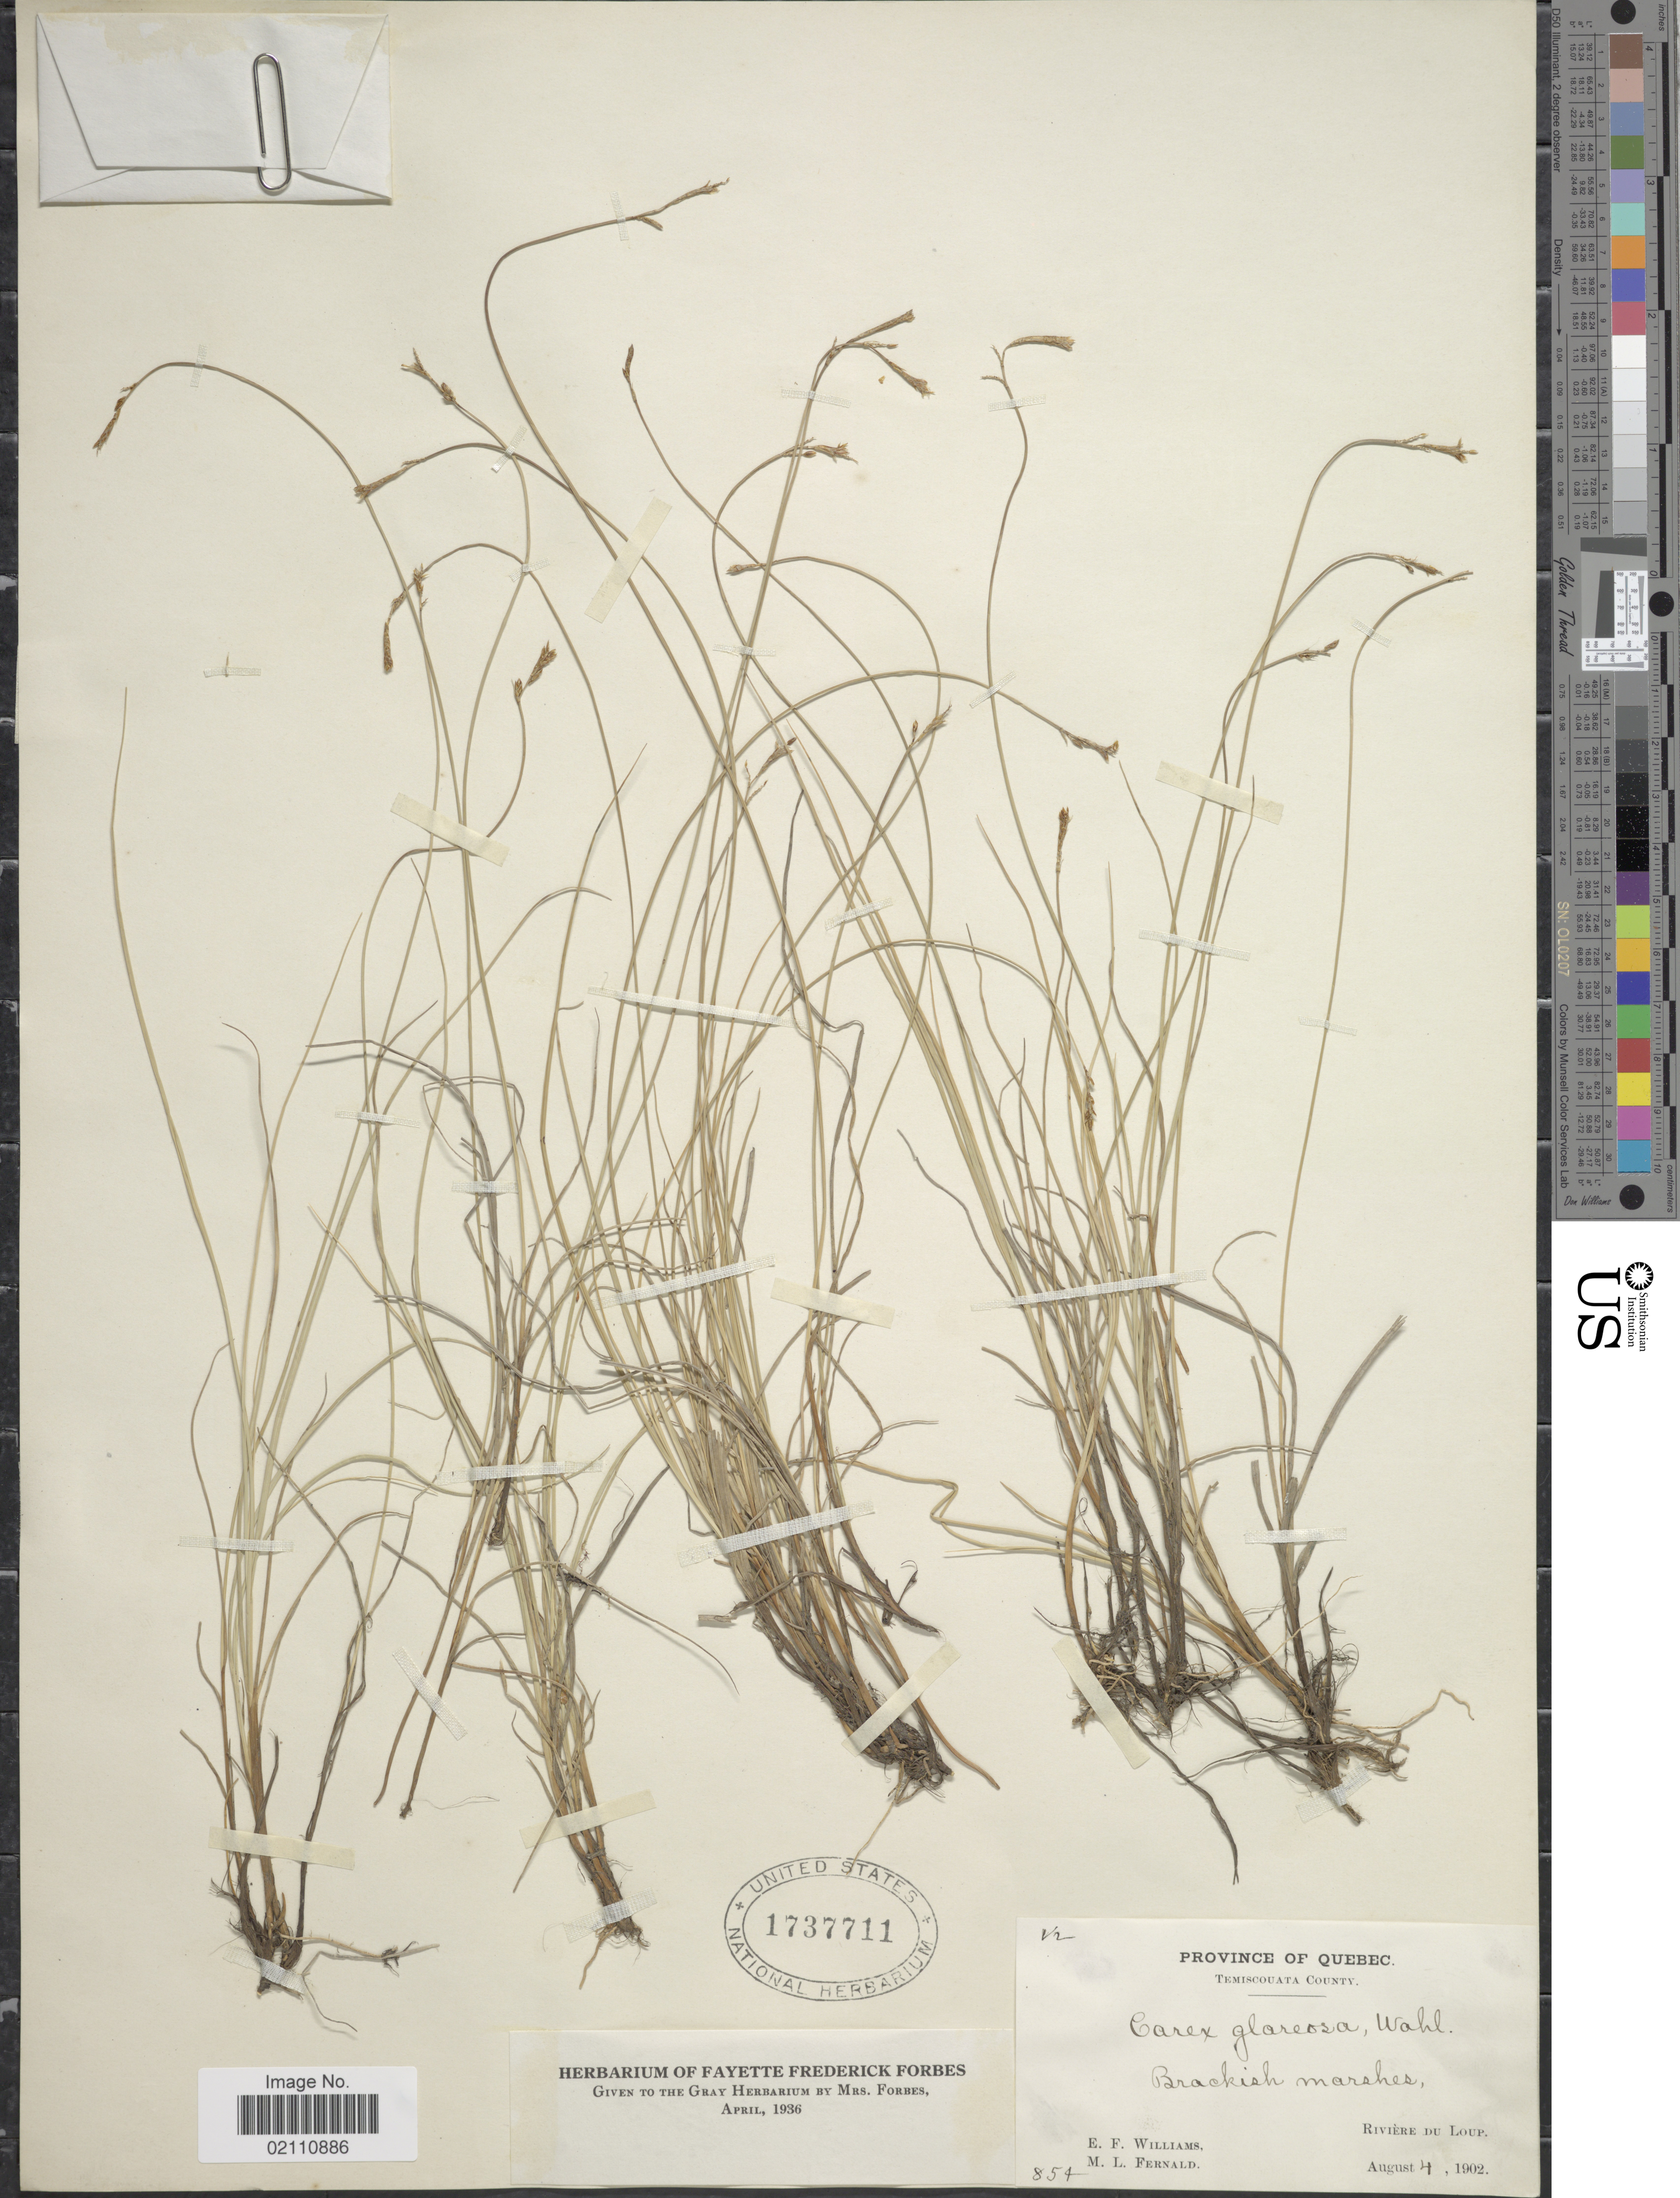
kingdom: Plantae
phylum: Tracheophyta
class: Liliopsida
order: Poales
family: Cyperaceae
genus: Carex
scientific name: Carex glareosa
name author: Schkuhr ex Wahlenb.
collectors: E. Williams & M. L. Fernald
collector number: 854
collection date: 1902-08-04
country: Canada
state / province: Quebec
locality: Temiscouata County, Riviere de Loup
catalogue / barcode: US 1737711